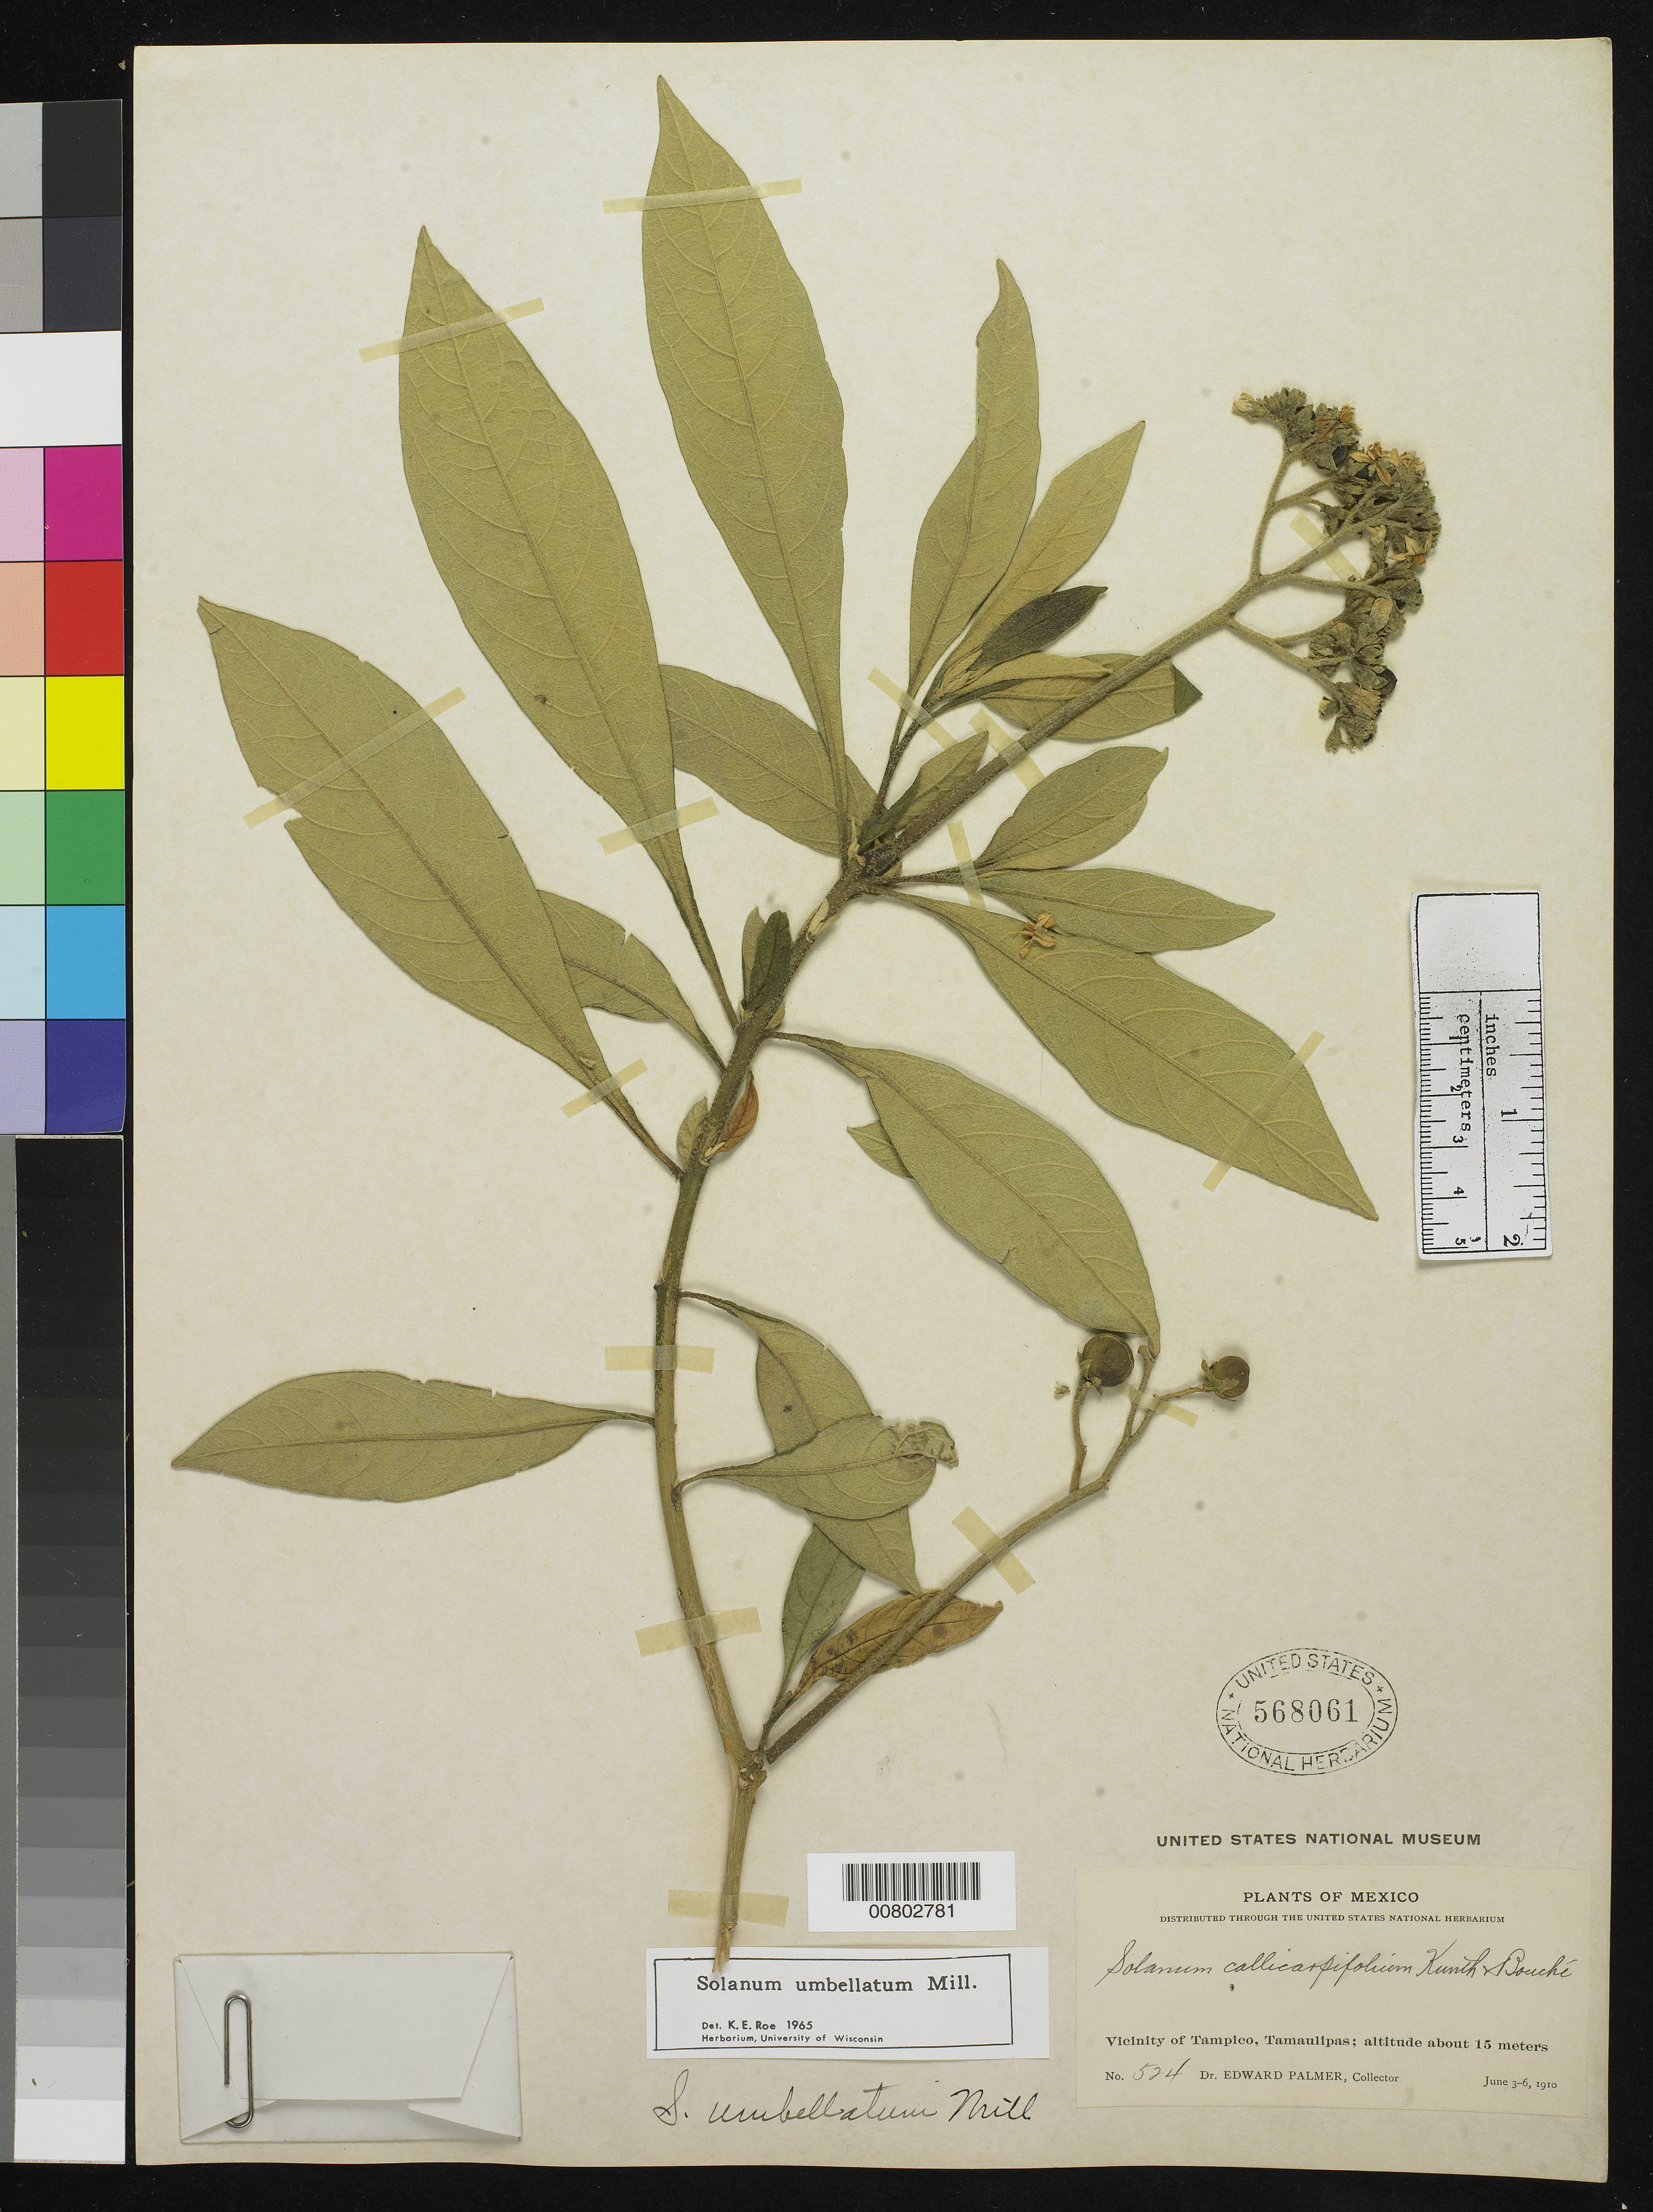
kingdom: Plantae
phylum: Tracheophyta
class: Magnoliopsida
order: Solanales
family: Solanaceae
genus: Solanum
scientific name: Solanum umbellatum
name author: Mill.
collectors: E. Palmer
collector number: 524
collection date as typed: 03 Jun 1910 to 06 Jun 1910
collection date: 1910-06-03/1910-06-06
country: Mexico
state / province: Tamaulipas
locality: Vicinity of Tampico, Tamaulipas.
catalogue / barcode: US 568061